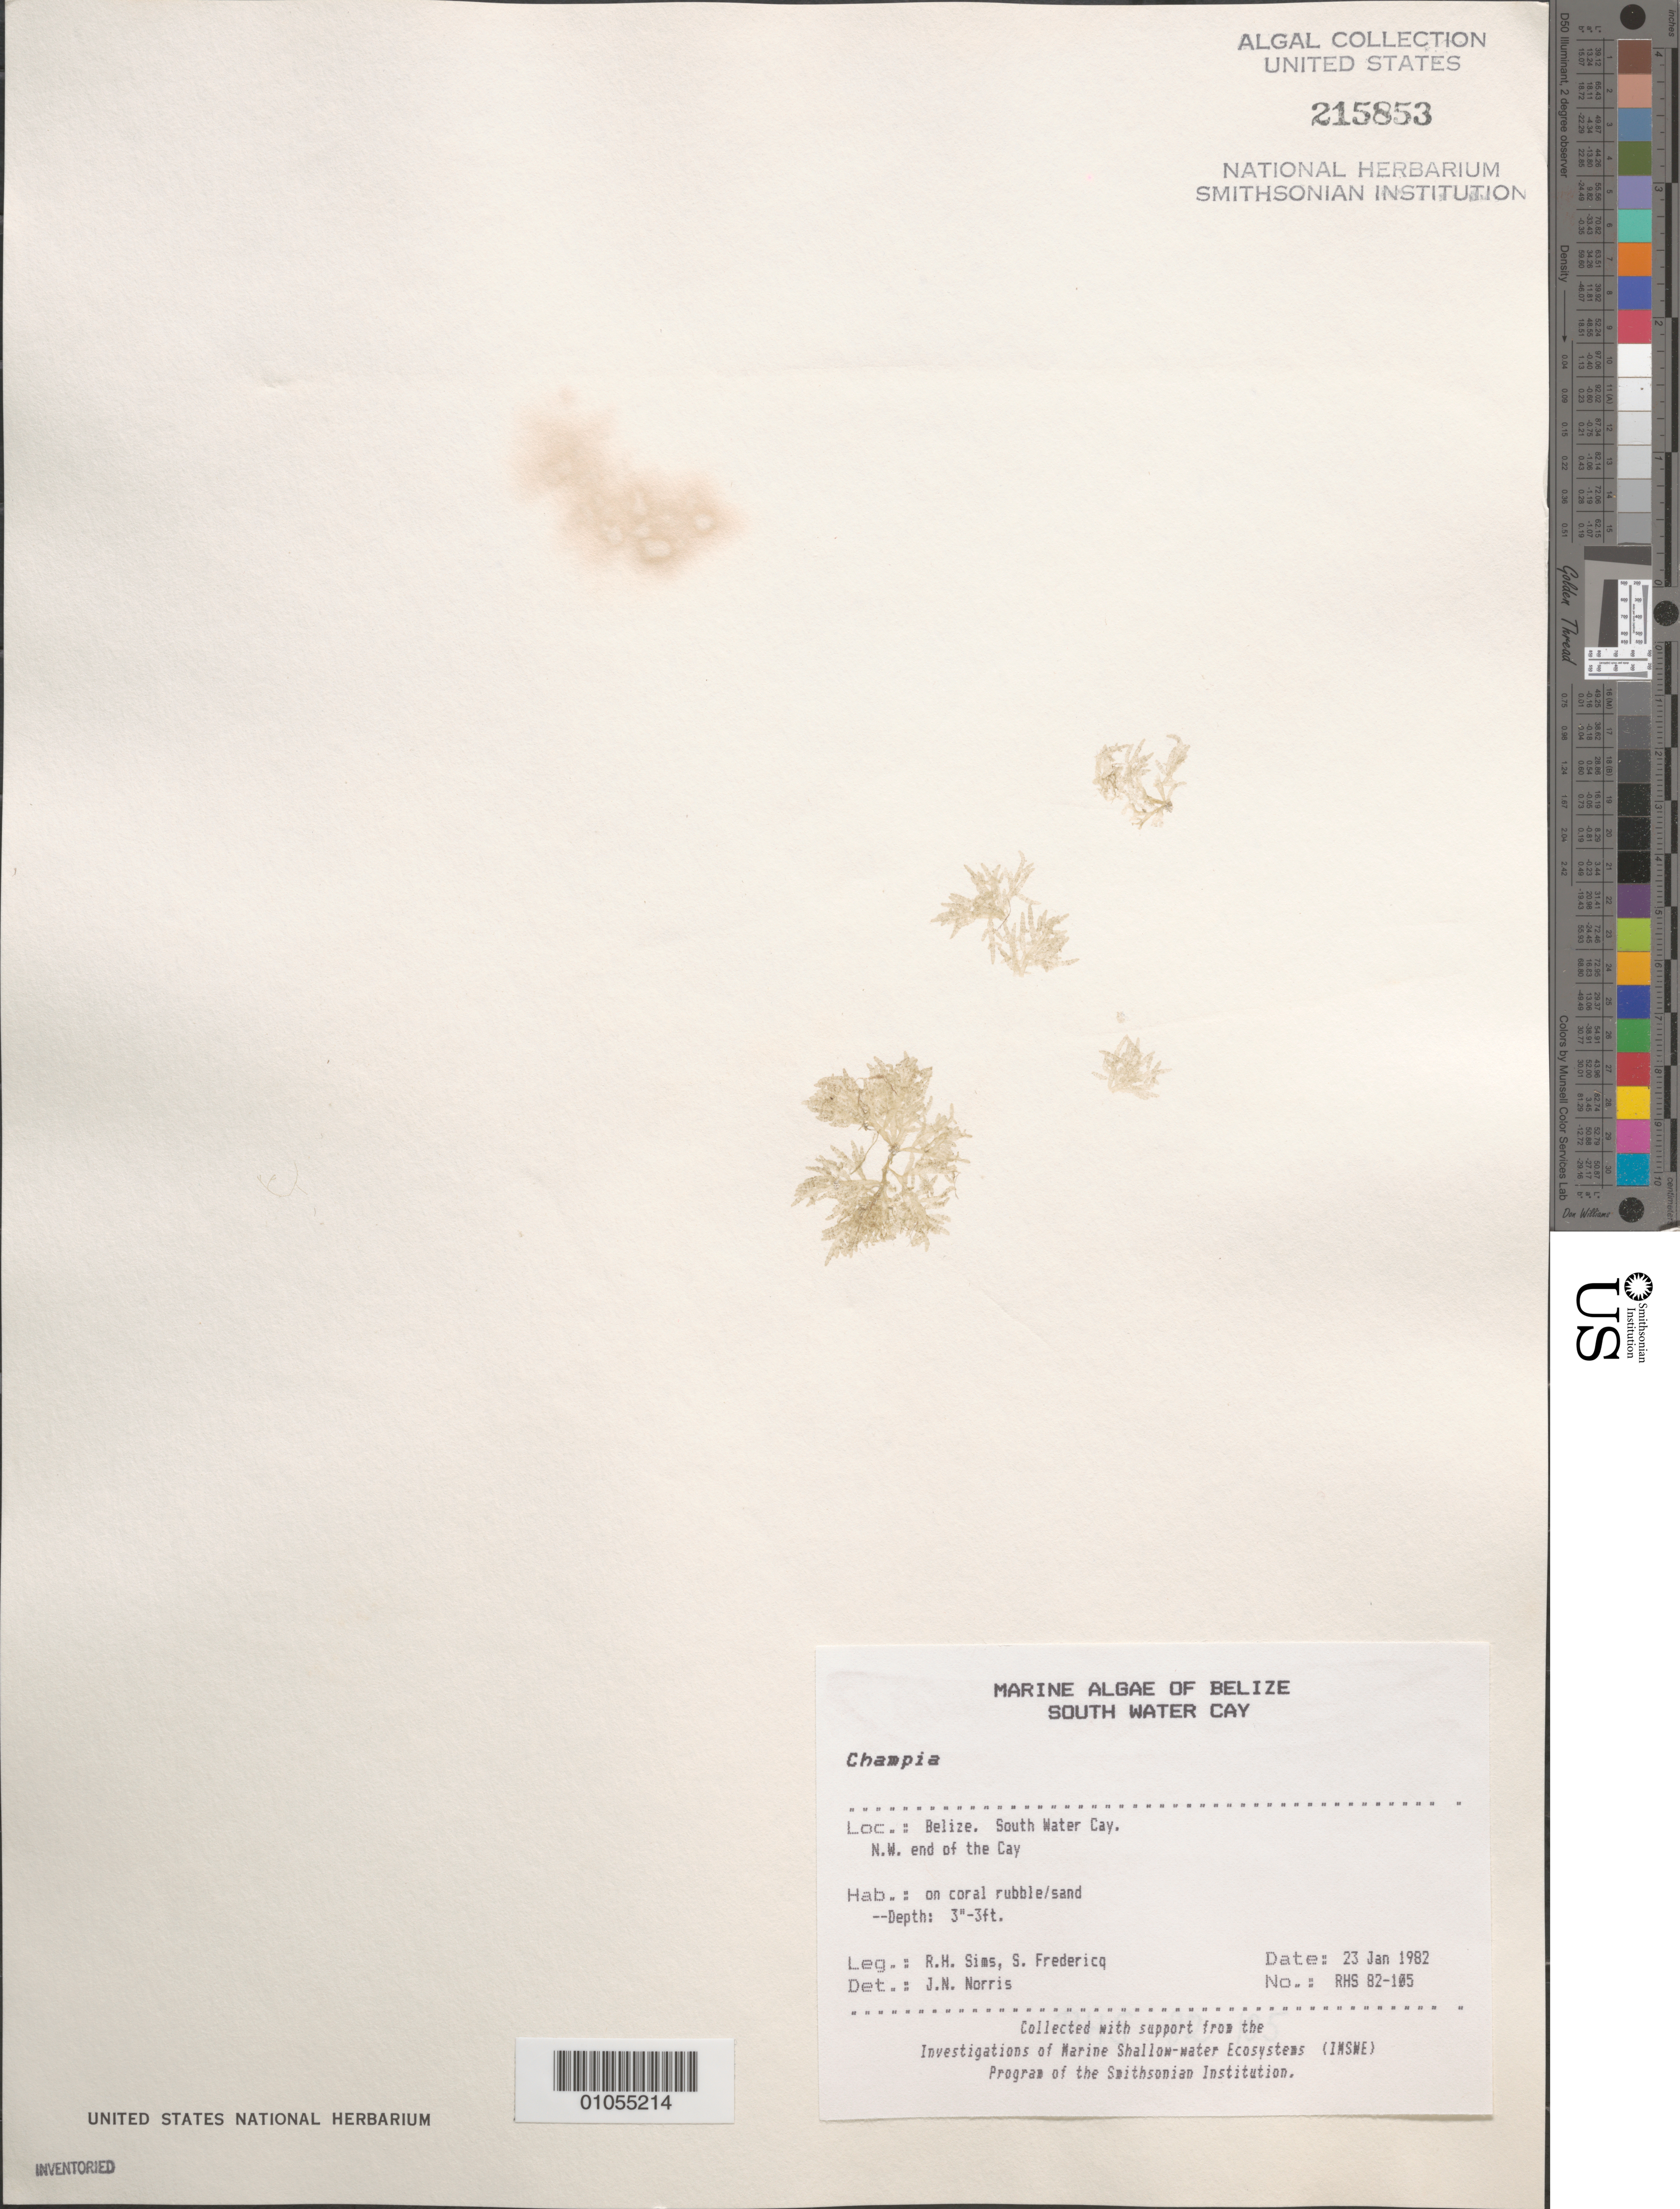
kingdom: Plantae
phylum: Rhodophyta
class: Florideophyceae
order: Rhodymeniales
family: Champiaceae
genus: Champia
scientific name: Champia sp.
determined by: Norris, James N.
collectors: R. H. Sims & S. Fredericq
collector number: RHS 82-105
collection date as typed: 23 Jan 1982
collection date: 1982-01-23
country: Belize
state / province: Stann Creek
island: South Water Cay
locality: Northwest end of cay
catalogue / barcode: US 215853